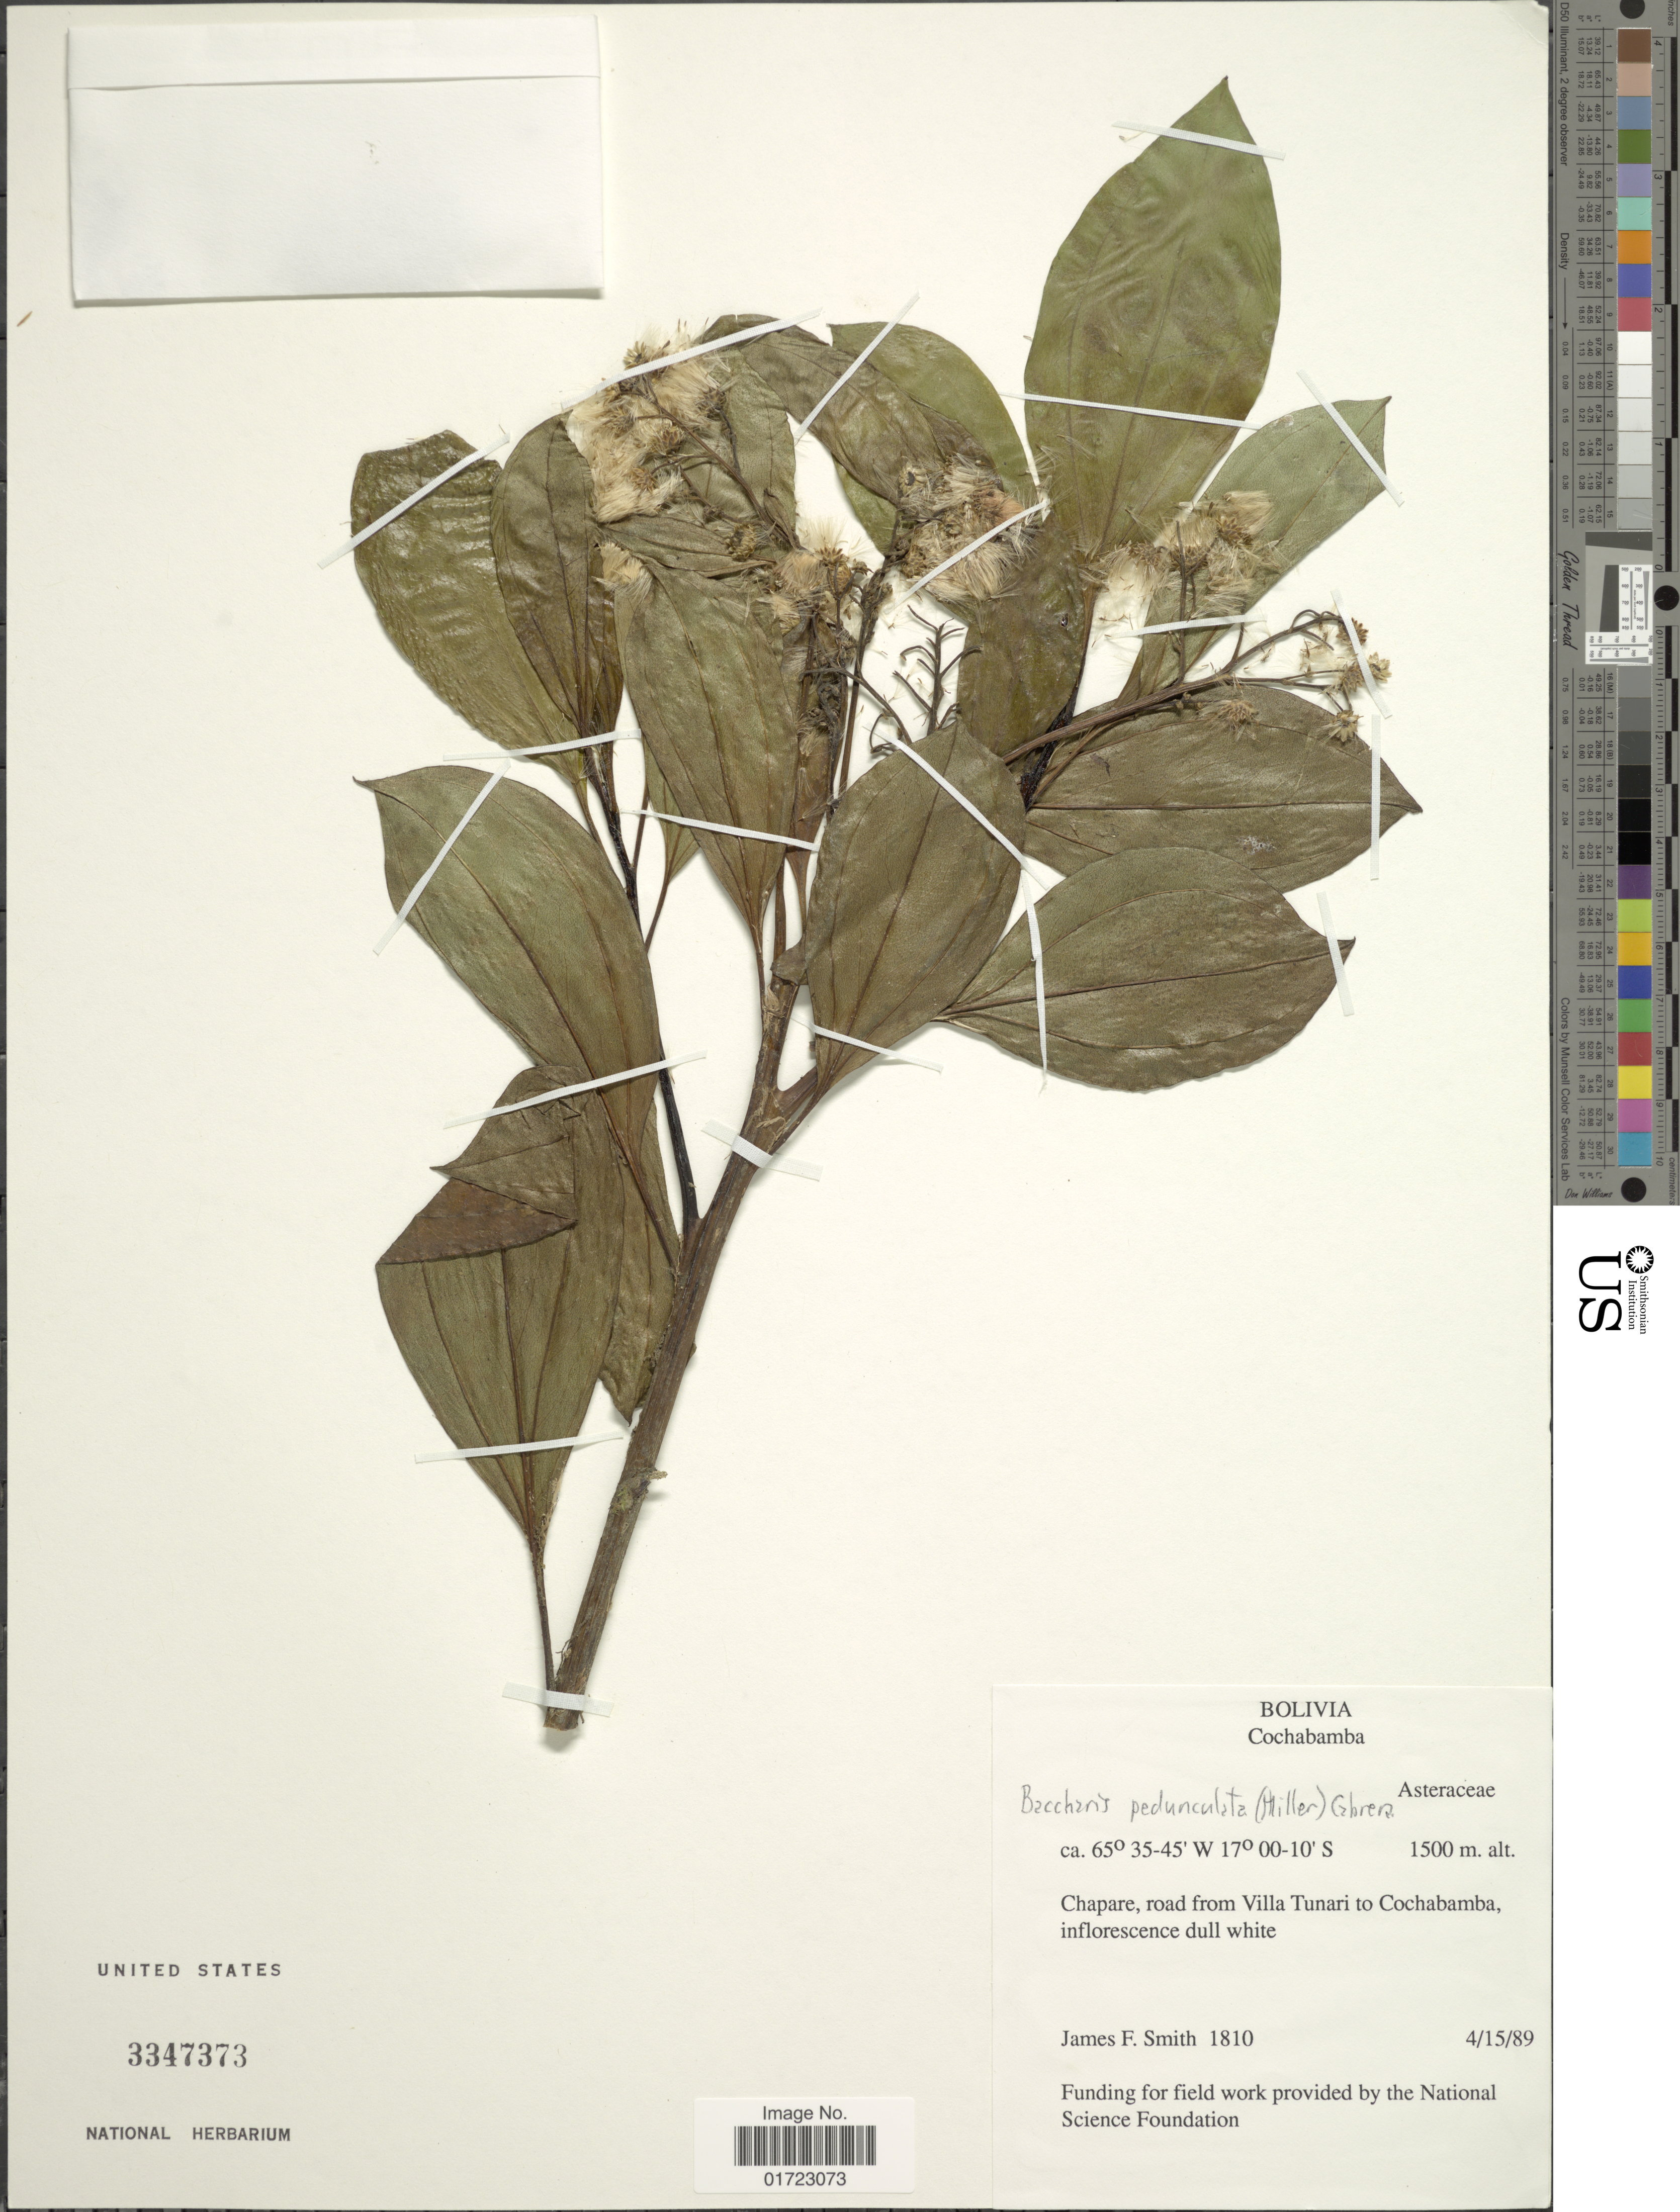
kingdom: Plantae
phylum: Tracheophyta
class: Magnoliopsida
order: Asterales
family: Asteraceae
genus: Baccharis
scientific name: Baccharis pedunculata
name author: (Mill.) Cabrera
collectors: J. Smith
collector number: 1810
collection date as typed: Transcribed d/m/y: 15/4/89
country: Bolivia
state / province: Cochabamba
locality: Chapare, road from Villa Tunari to Cochabamba.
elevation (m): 1500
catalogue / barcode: US 3347373